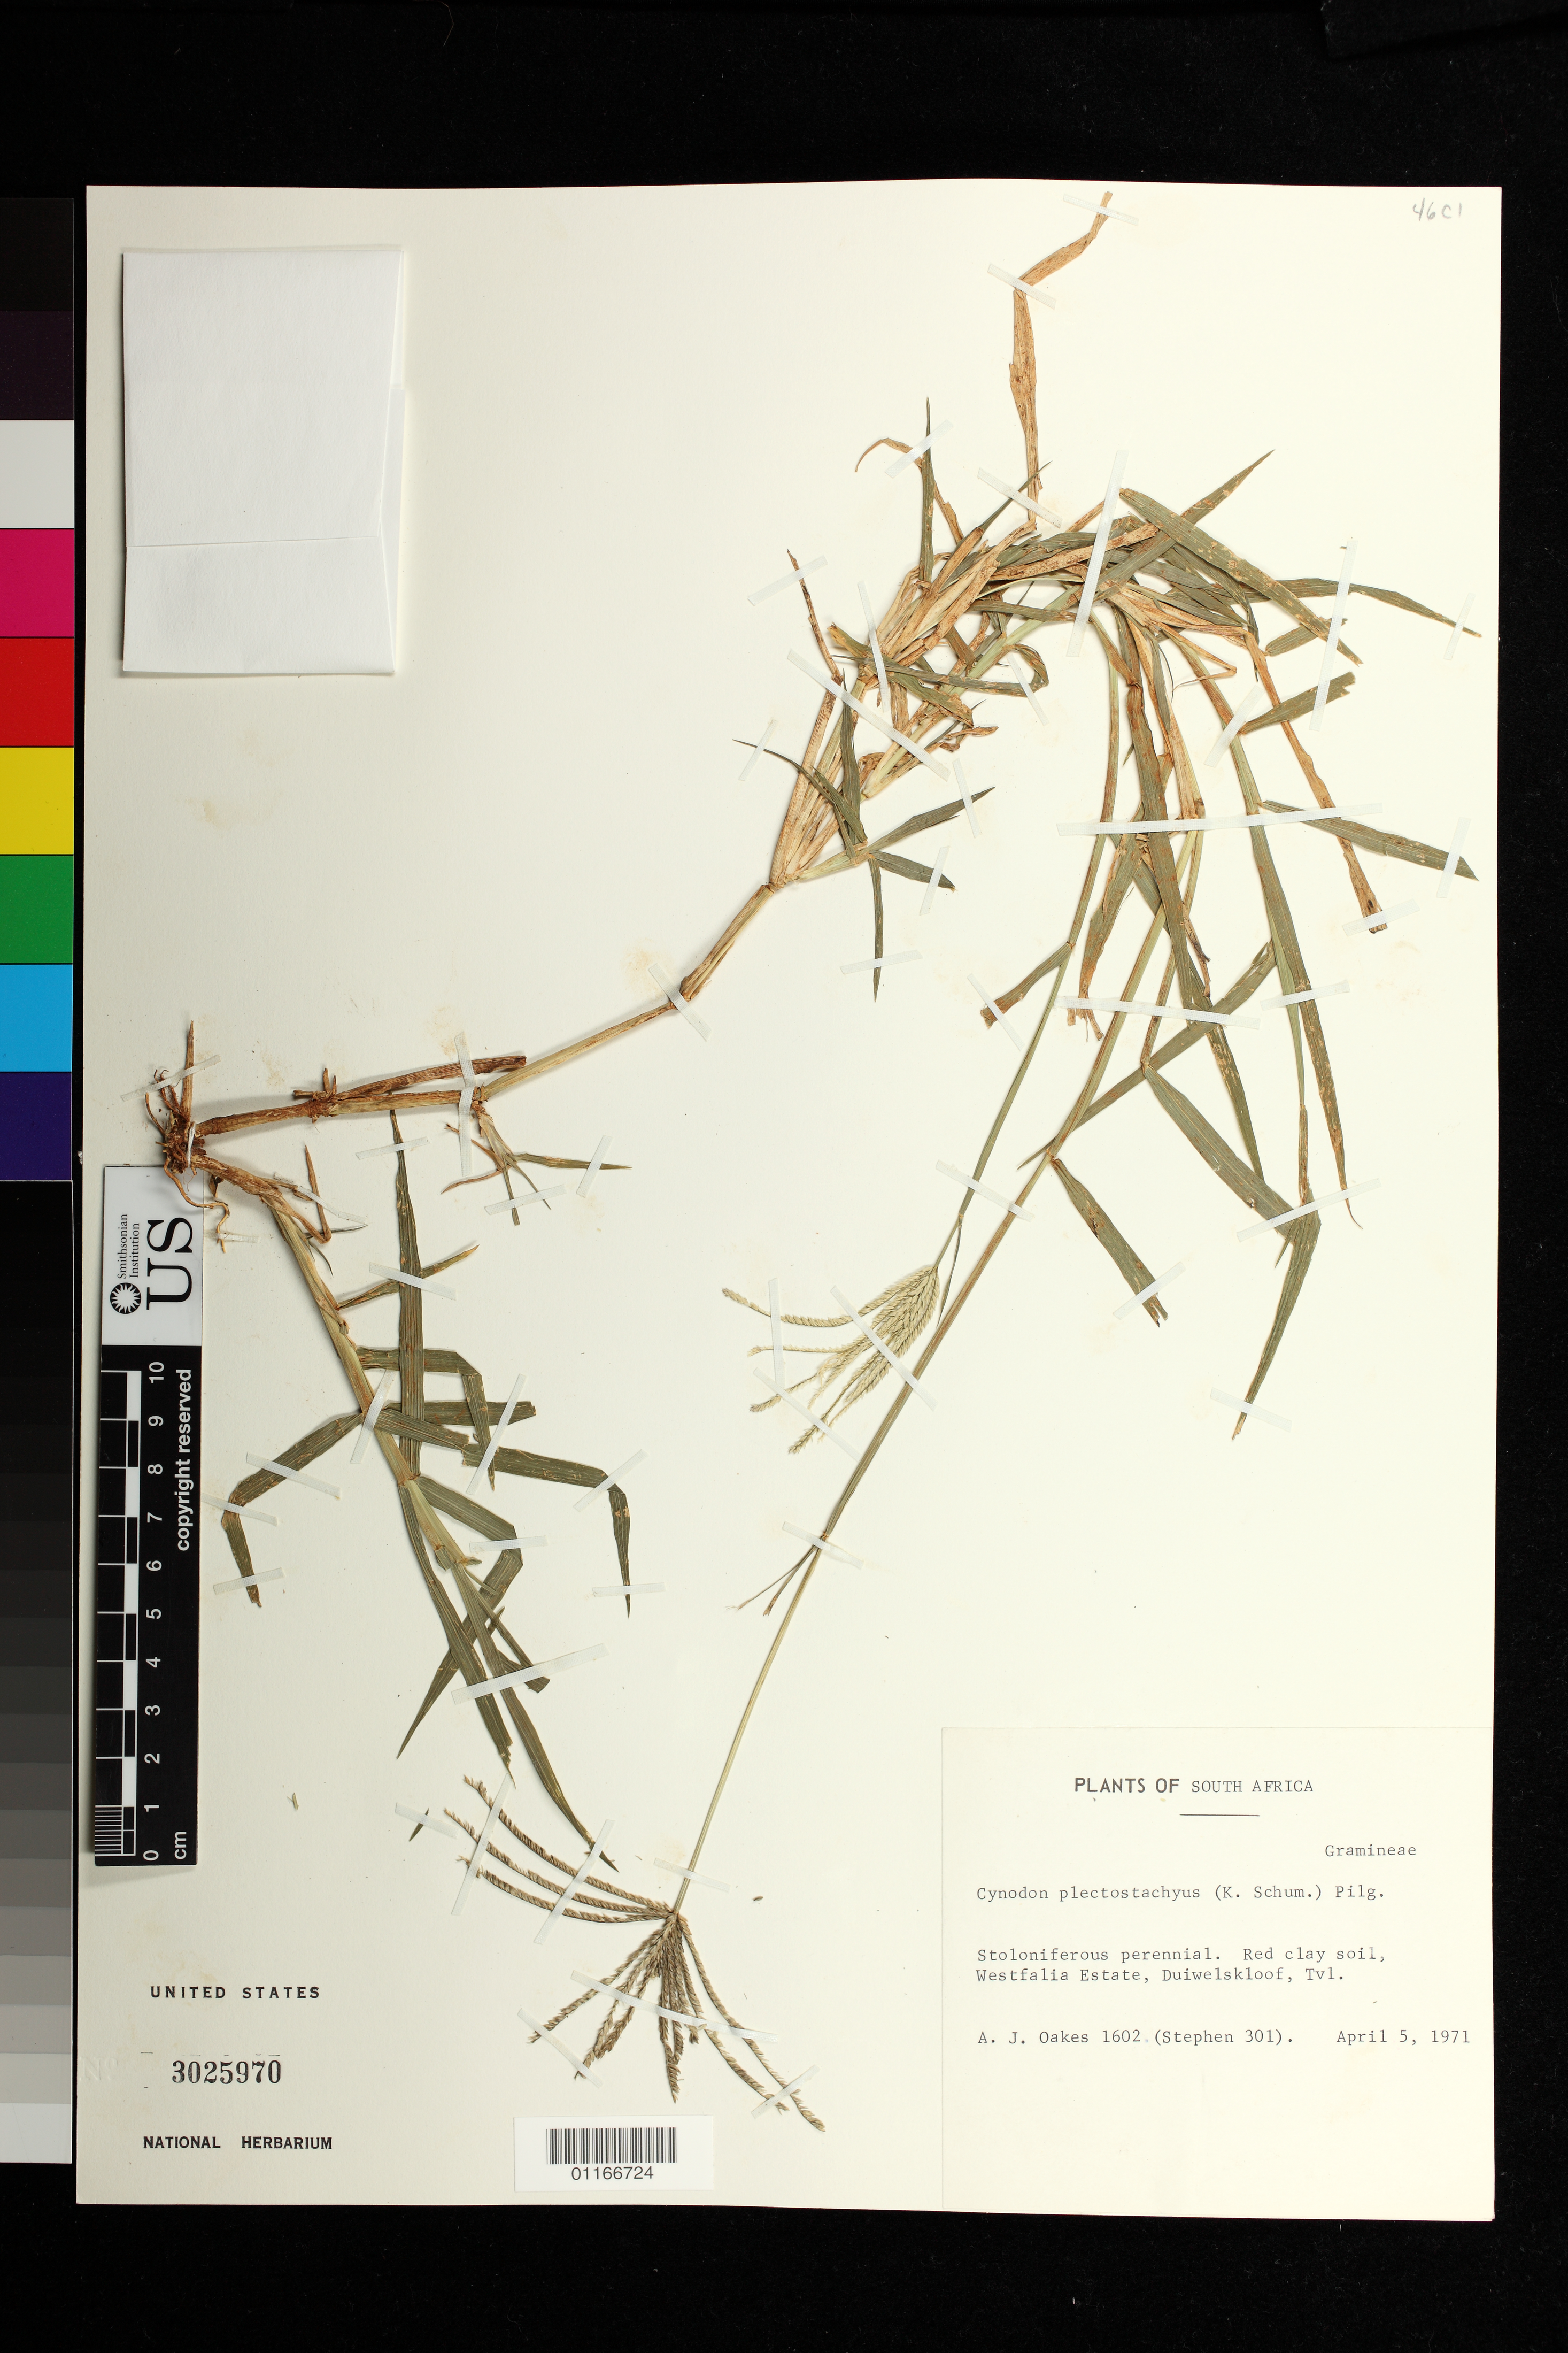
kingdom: Plantae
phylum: Tracheophyta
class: Liliopsida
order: Poales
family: Poaceae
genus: Cynodon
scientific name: Cynodon plectostachyus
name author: (K. Schum.) Pilg.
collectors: A. Oakes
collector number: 1602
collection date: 1971-04-05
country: South Africa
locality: Westfalia Estate, Duiwelskloof, Tvl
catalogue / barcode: US 3025970